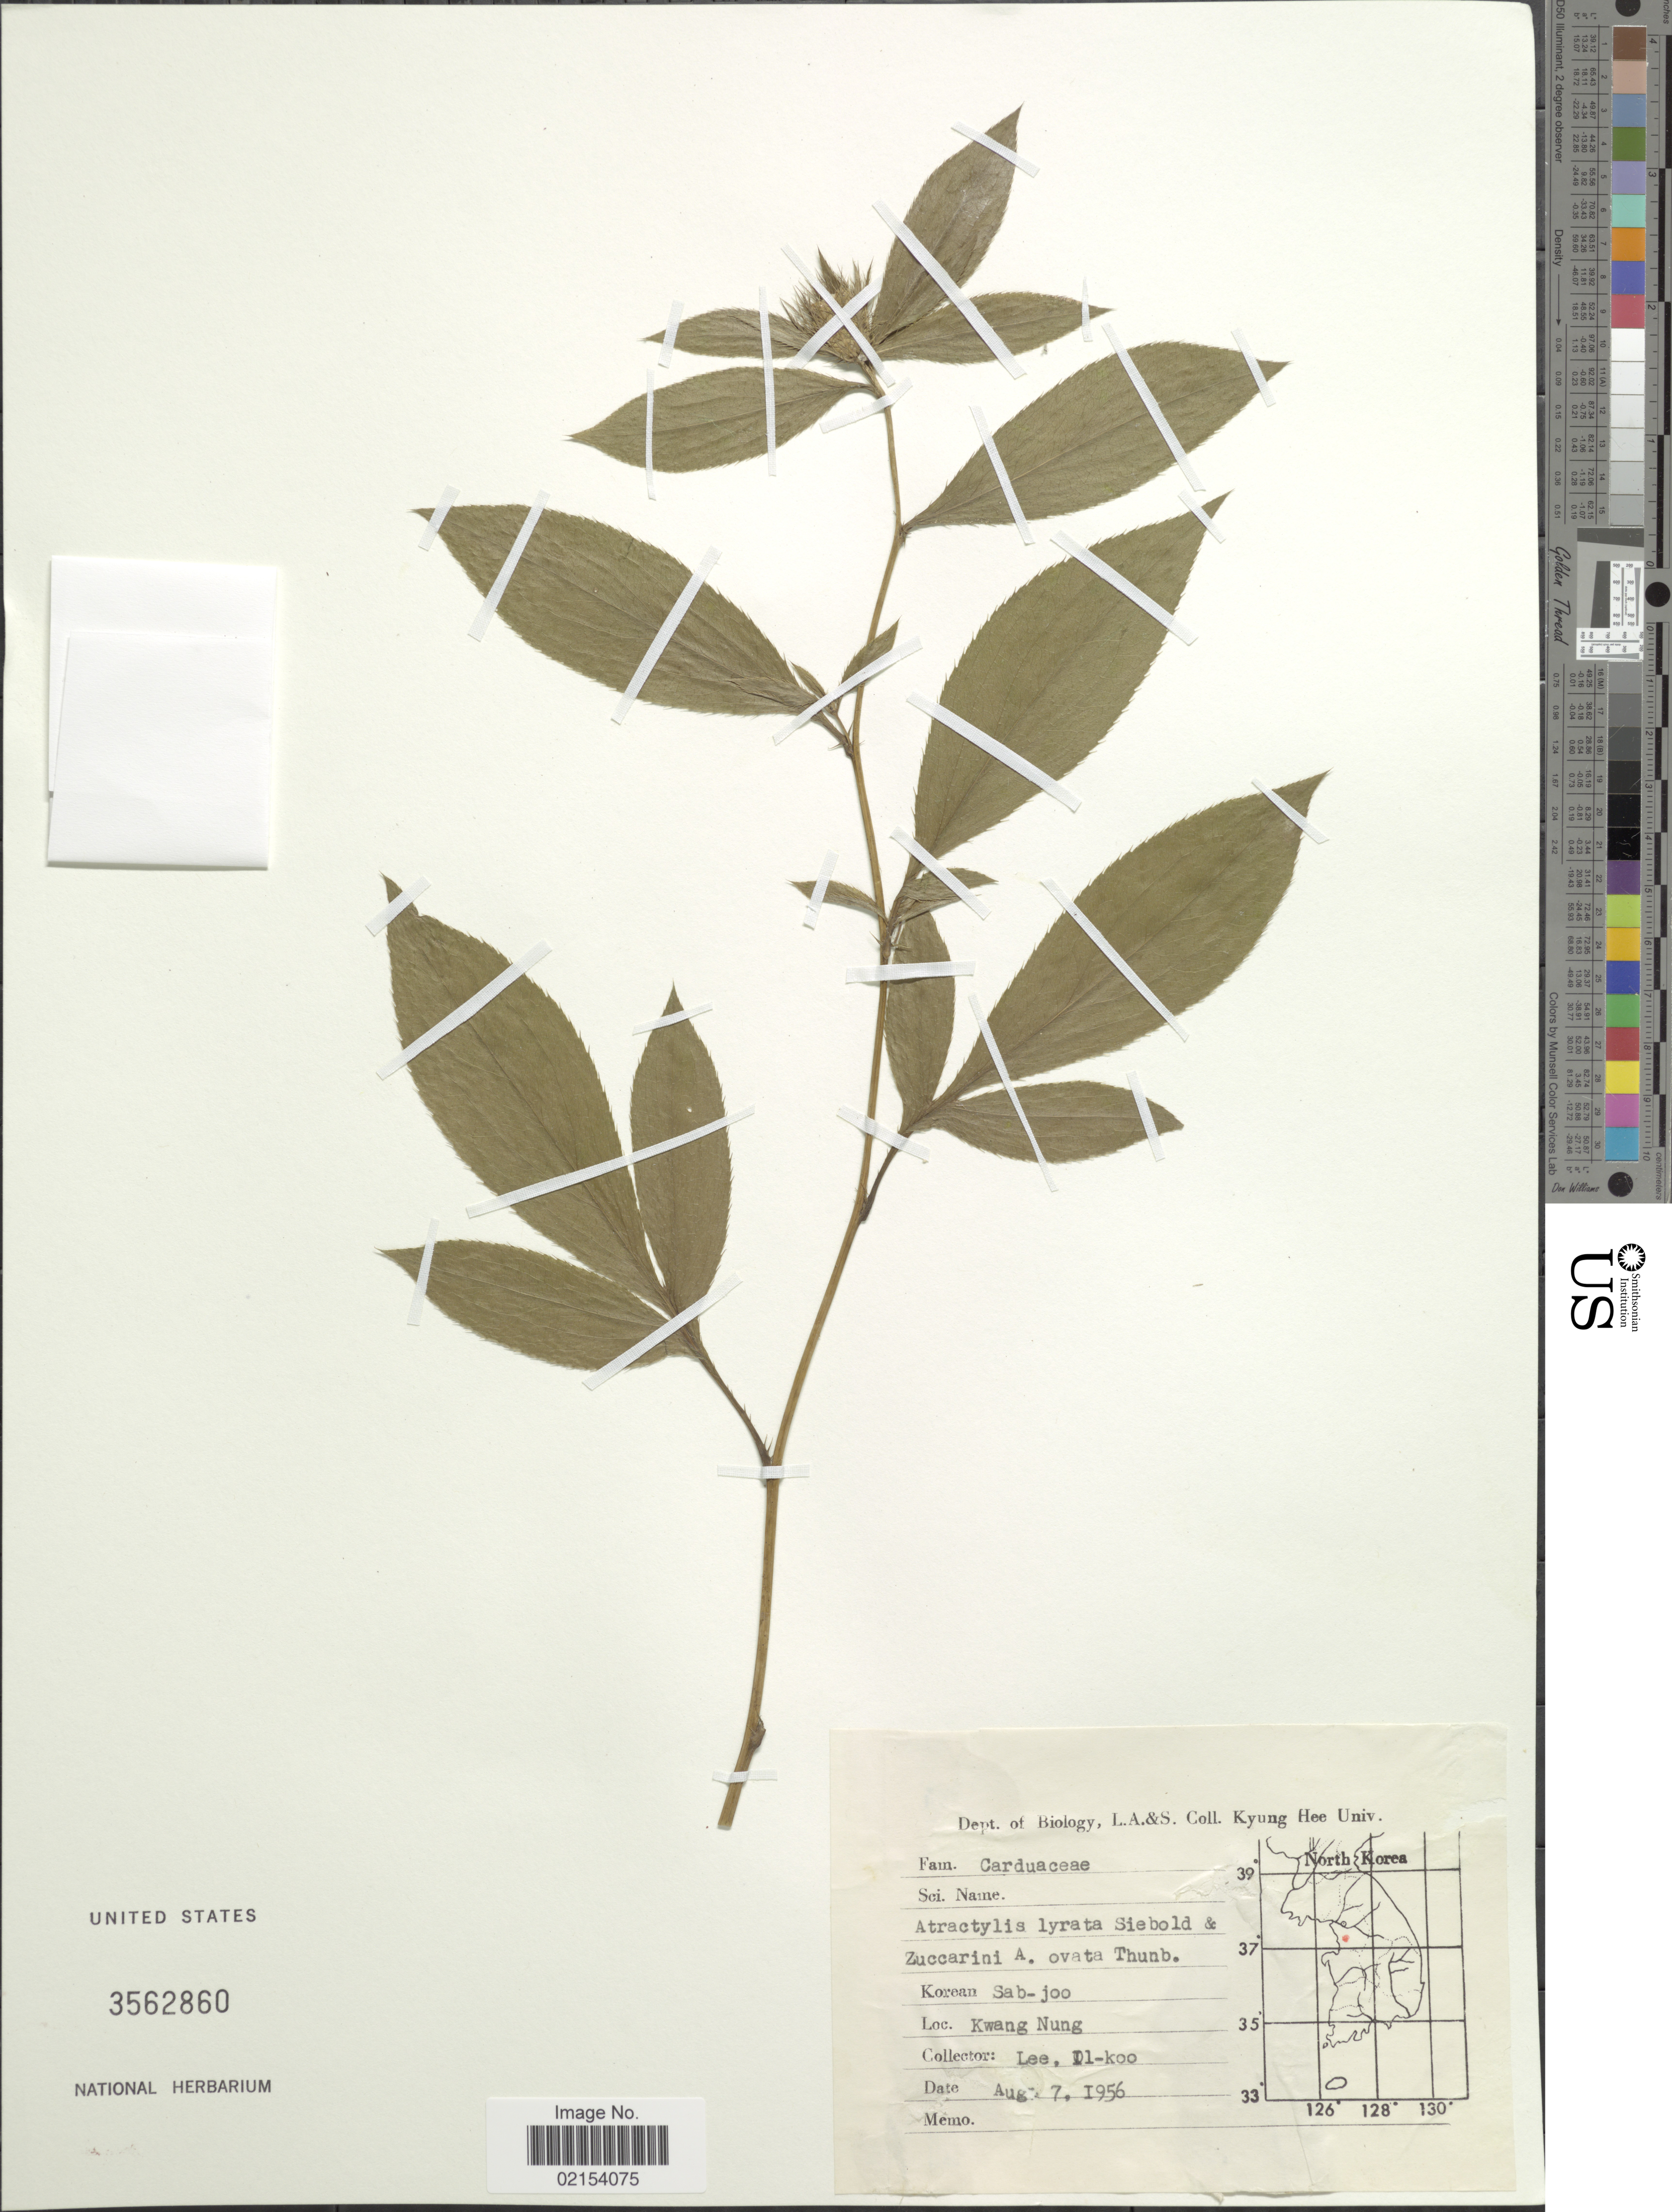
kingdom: Plantae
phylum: Tracheophyta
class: Magnoliopsida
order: Asterales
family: Asteraceae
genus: Atractylodes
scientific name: Atractylodes lancea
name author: (Thunb.) DC.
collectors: Il-Ko Lee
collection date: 1956-08-07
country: South Korea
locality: Kwang Nung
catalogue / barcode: US 3562860